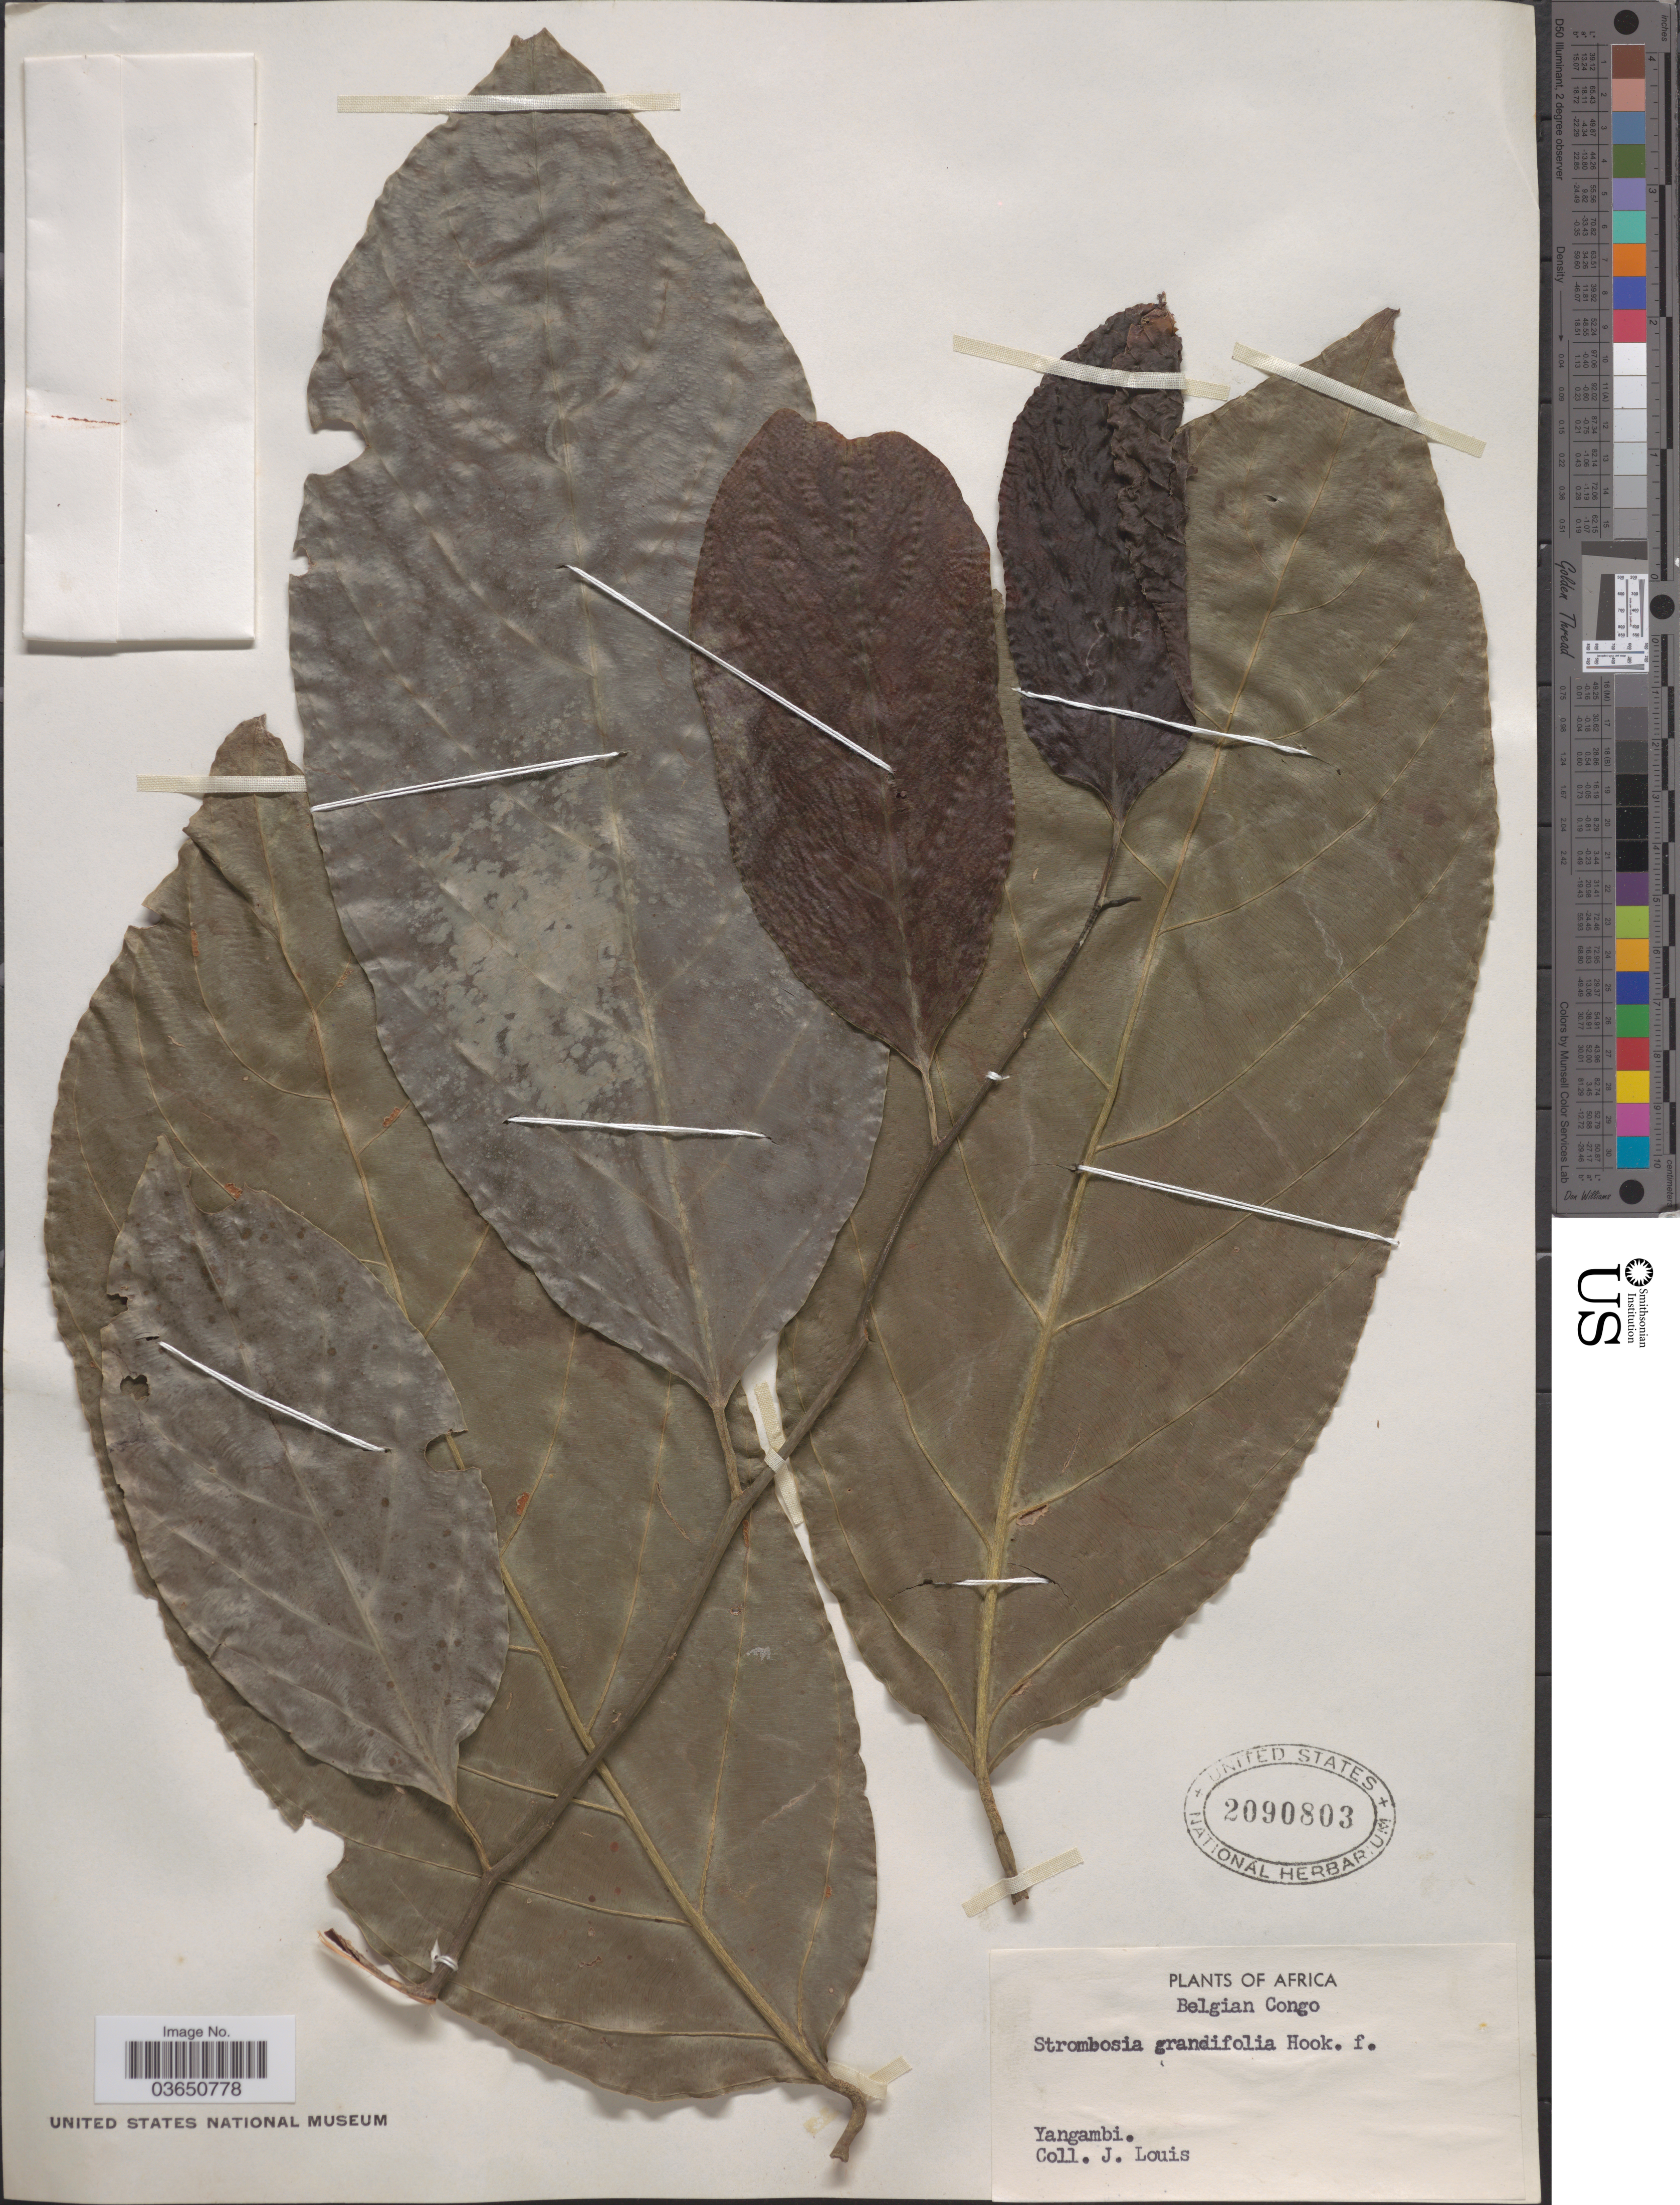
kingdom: Plantae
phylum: Tracheophyta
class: Magnoliopsida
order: Santalales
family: Strombosiaceae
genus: Strombosia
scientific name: Strombosia grandifolia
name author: Hook. f. ex Benth.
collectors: J. Louis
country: Congo, Democratic Republic of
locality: Belgian Congo. Yangambi.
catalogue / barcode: US 2090803